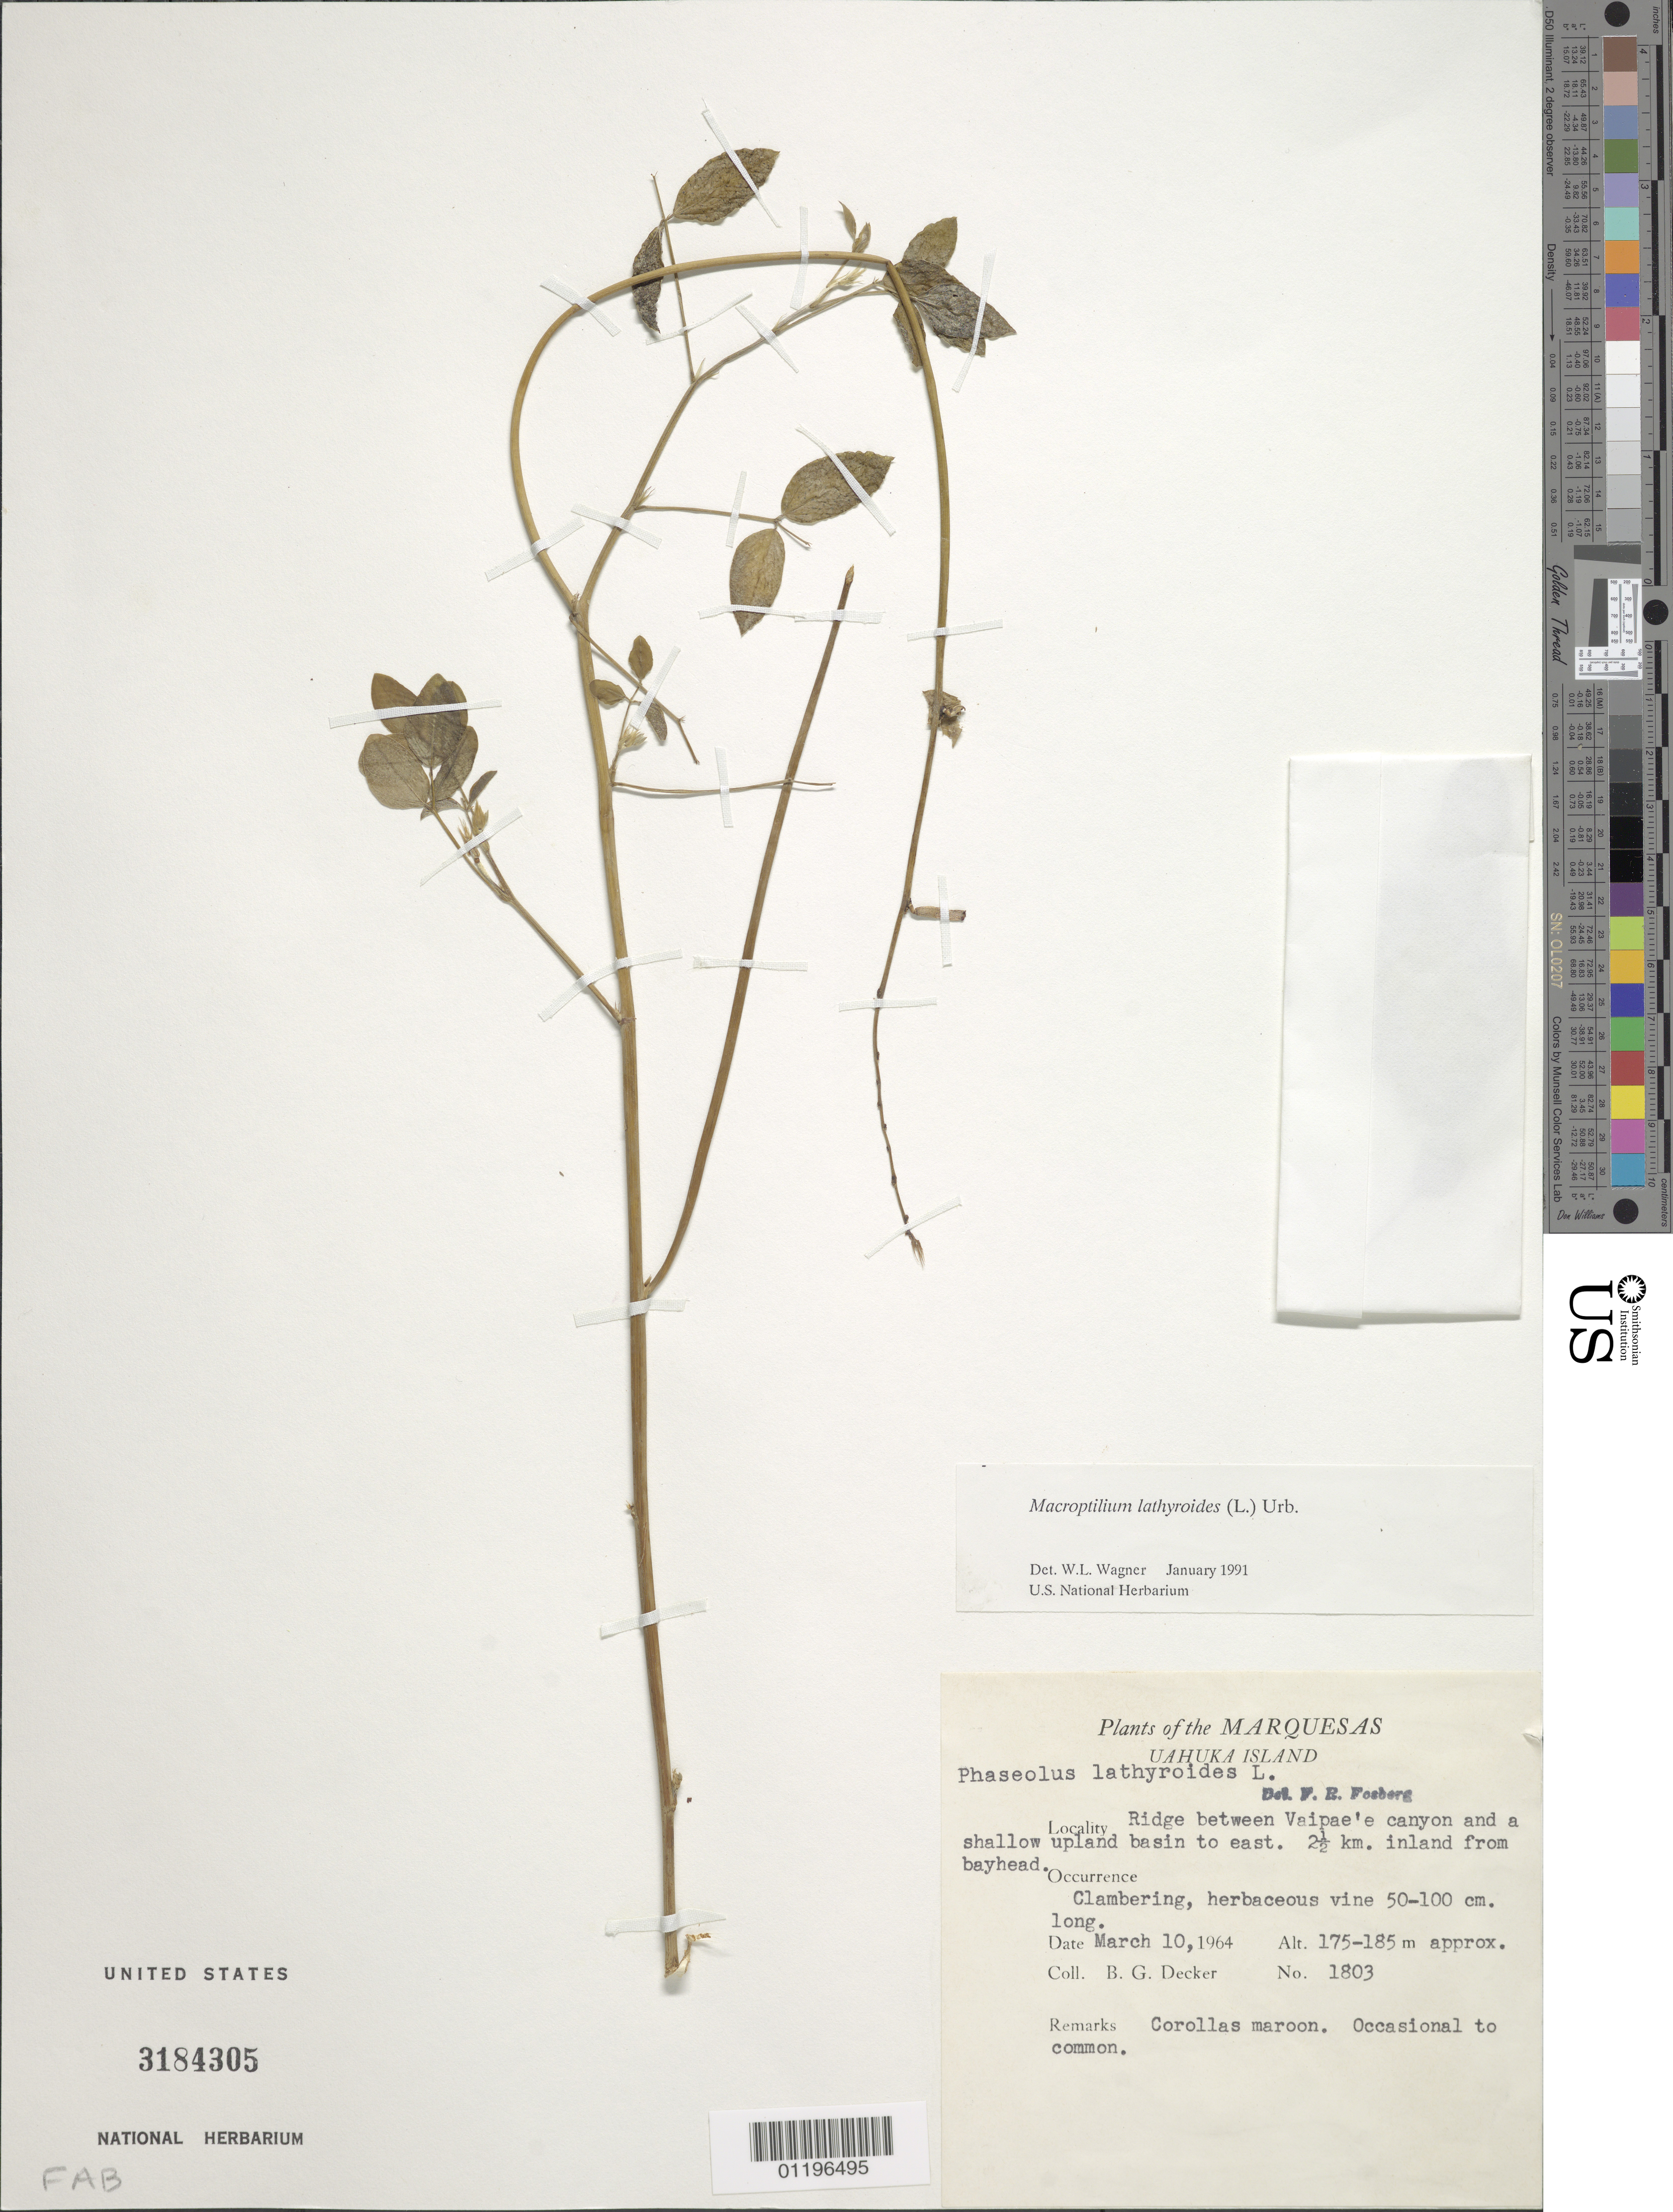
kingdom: Plantae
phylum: Tracheophyta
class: Magnoliopsida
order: Fabales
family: Fabaceae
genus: Macroptilium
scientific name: Macroptilium lathyroides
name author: (L.) Urb.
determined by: Wagner, W. L., (BOT), Smithsonian Institution - National Museum of Natural History (UNITED STATES)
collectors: B. G. Decker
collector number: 1803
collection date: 1964-03-10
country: French Polynesia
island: Ua Huka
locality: ridge between Vaipae'e canyon and shallow upland basin to E, 2.5 km inland from bayhead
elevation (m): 175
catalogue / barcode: US 3184305